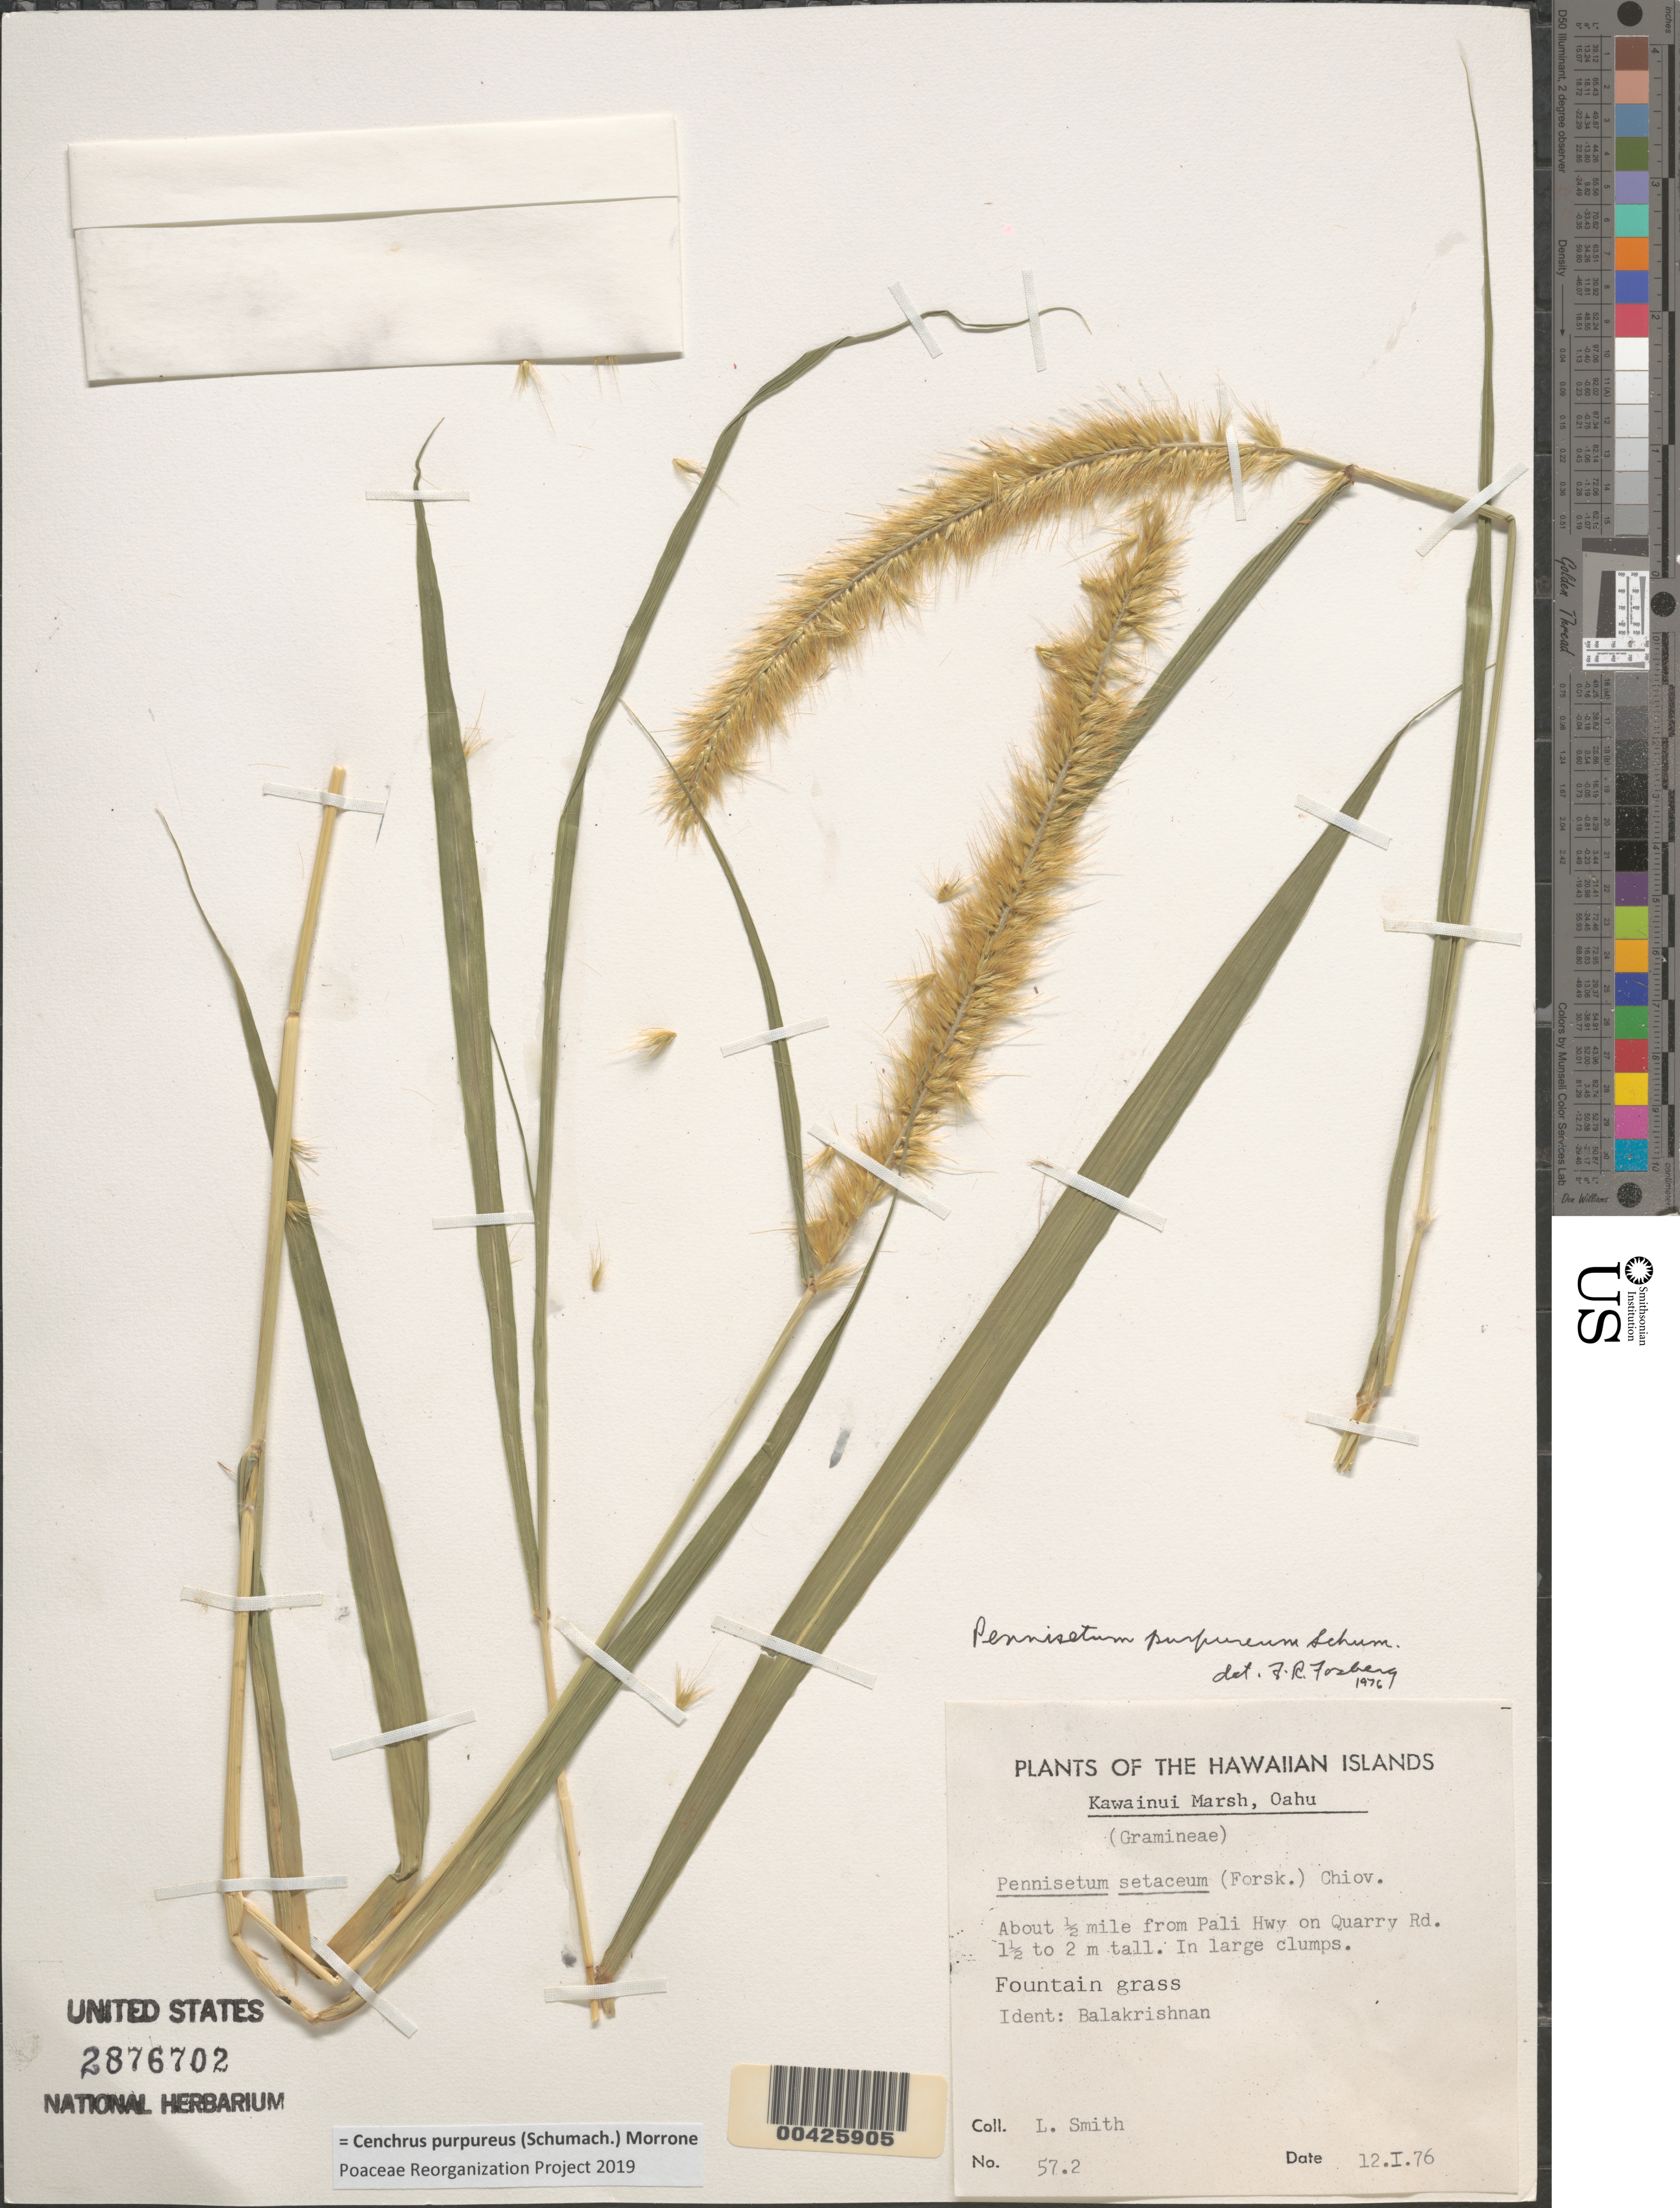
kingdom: Plantae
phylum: Tracheophyta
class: Liliopsida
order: Poales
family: Poaceae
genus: Cenchrus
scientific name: Cenchrus purpureus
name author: (Schumach.) Morrone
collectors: L. Smith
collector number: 57.2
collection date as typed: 12 Jan 1976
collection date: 1976-01-12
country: United States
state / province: Hawaii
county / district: Honolulu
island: Oahu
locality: Kawainui Marsh, about .5 mile from Pali Highway on Quarry Road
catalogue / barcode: US 2876702